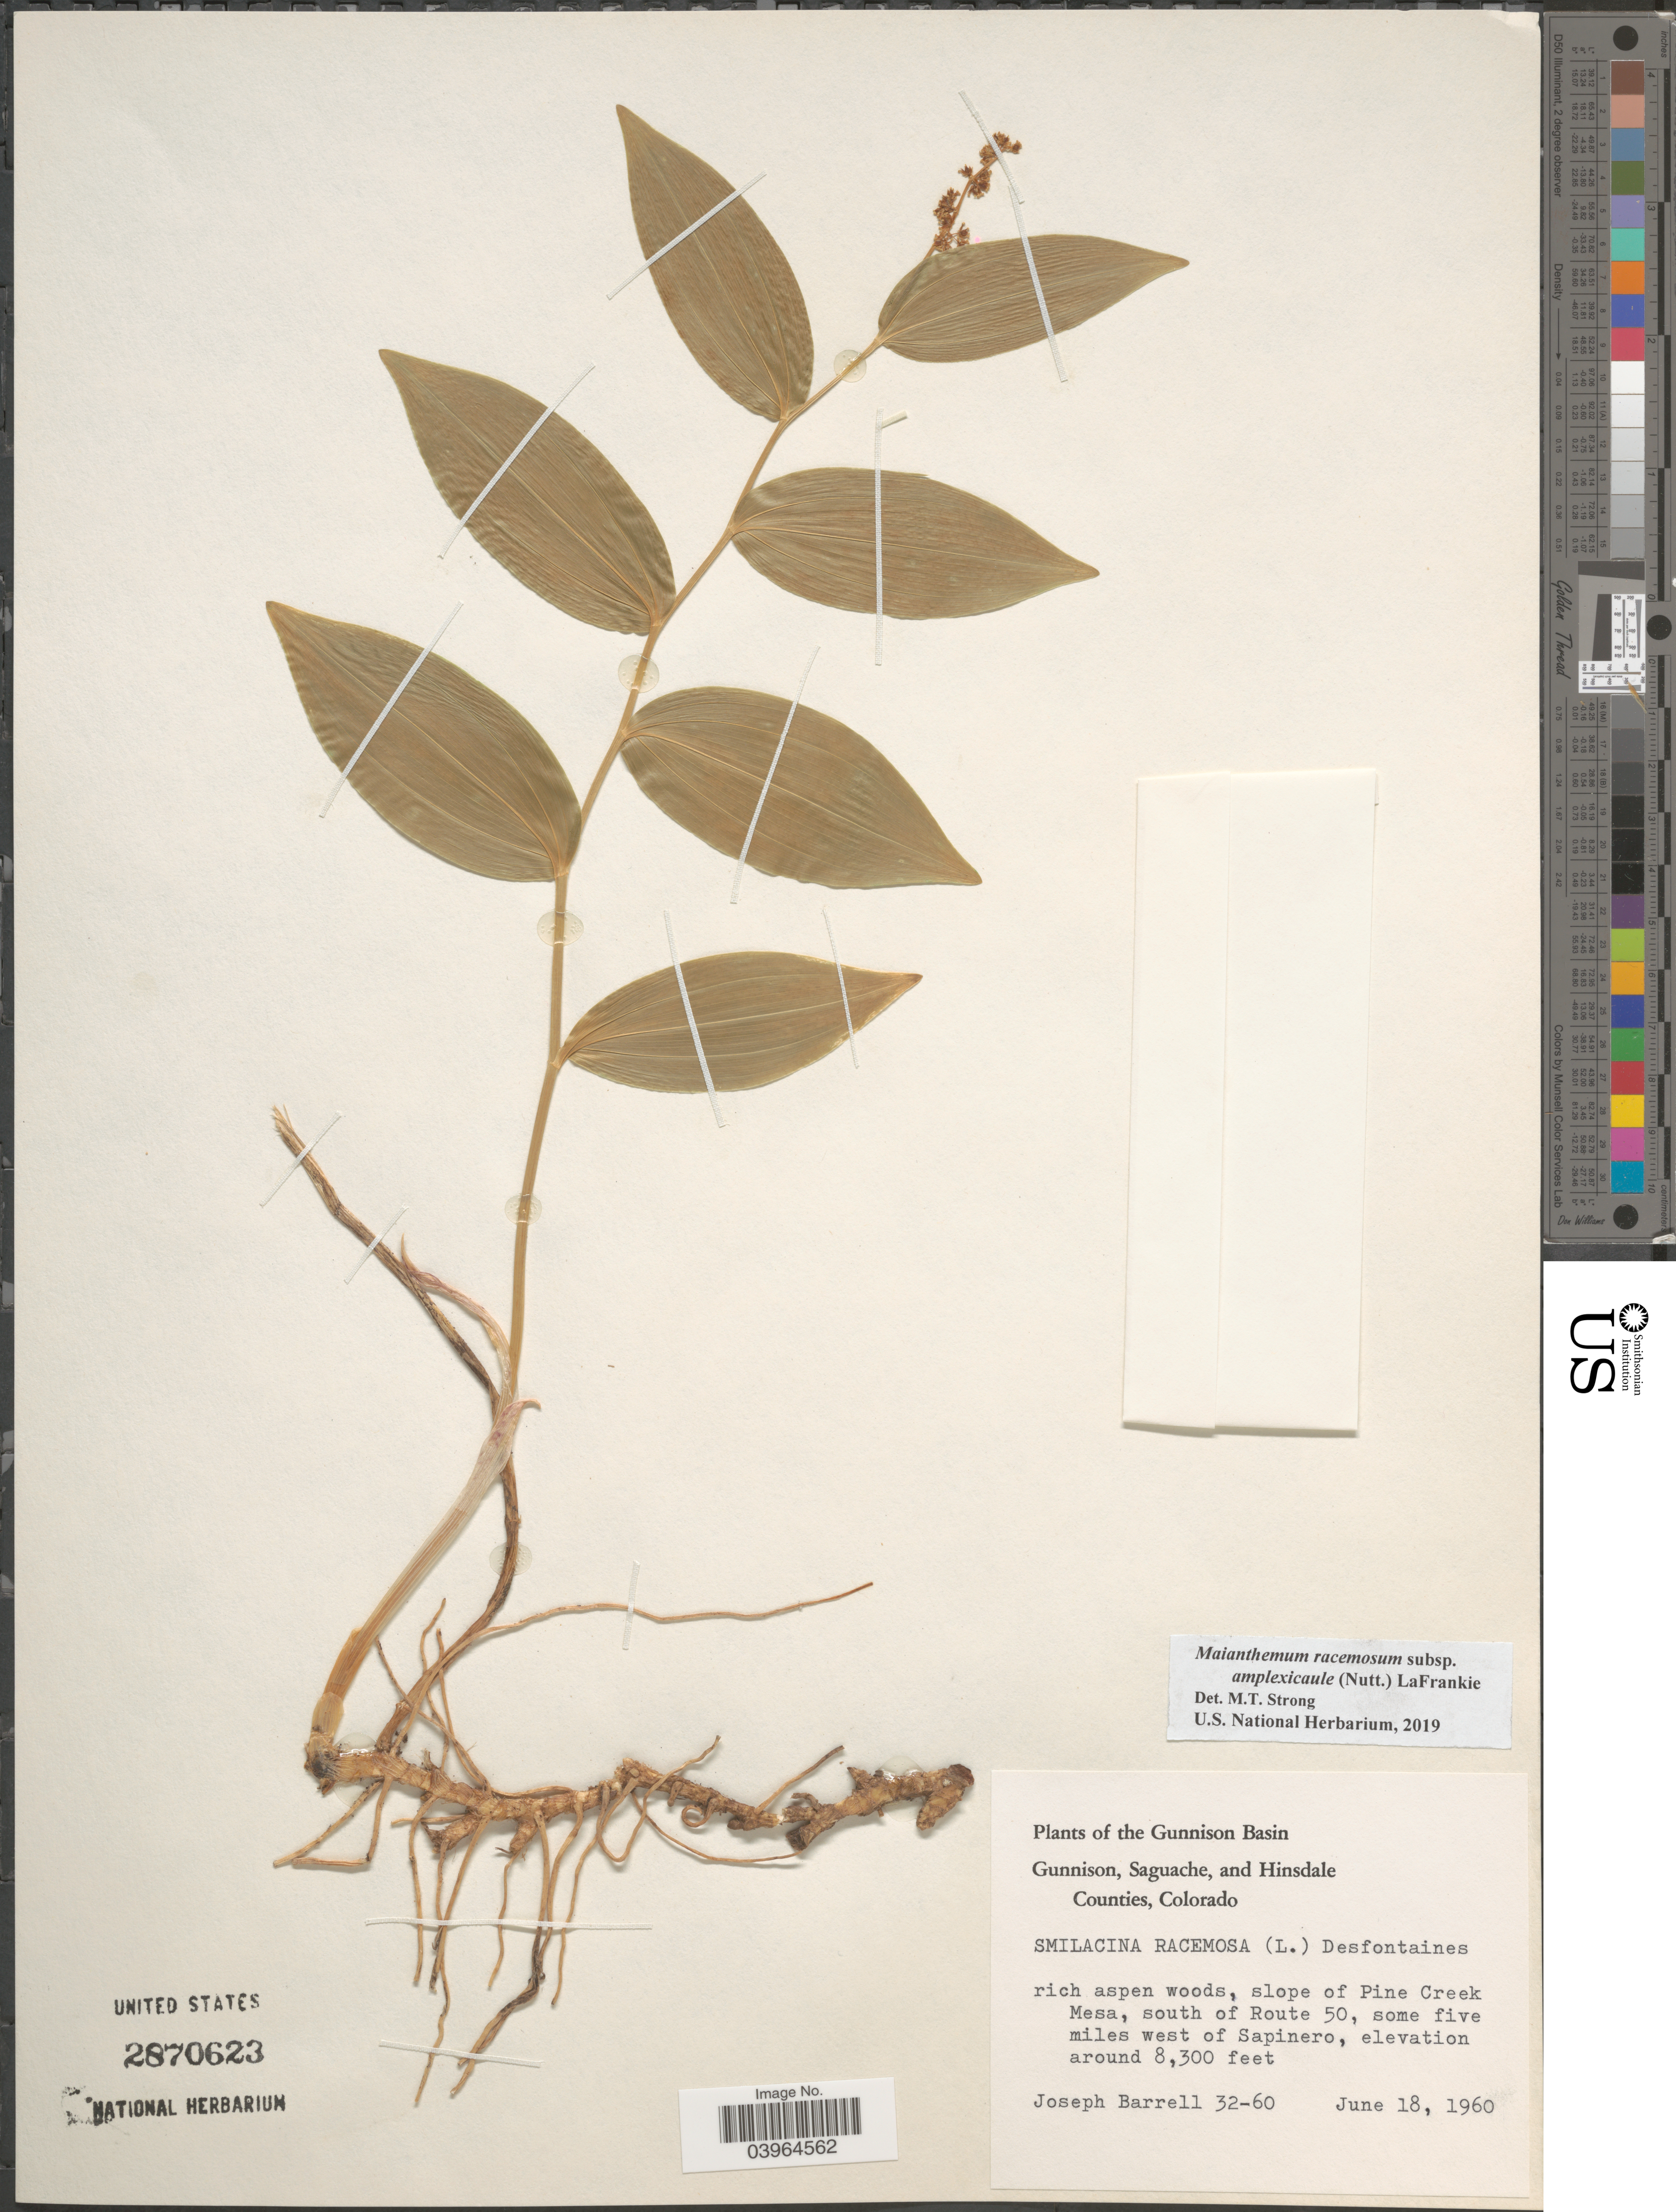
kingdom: Plantae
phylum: Tracheophyta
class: Liliopsida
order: Asparagales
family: Asparagaceae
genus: Maianthemum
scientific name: Maianthemum racemosum subsp. amplexicaule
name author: (Nutt.) LaFrankie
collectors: J. Barrell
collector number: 32-60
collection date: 1960-06-18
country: United States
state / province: Colorado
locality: The Gunnison Basin. Slope of Pine Creek Mesa, south of Route 50, some five miles west of Sapinero.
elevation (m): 2530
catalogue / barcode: US 2870623